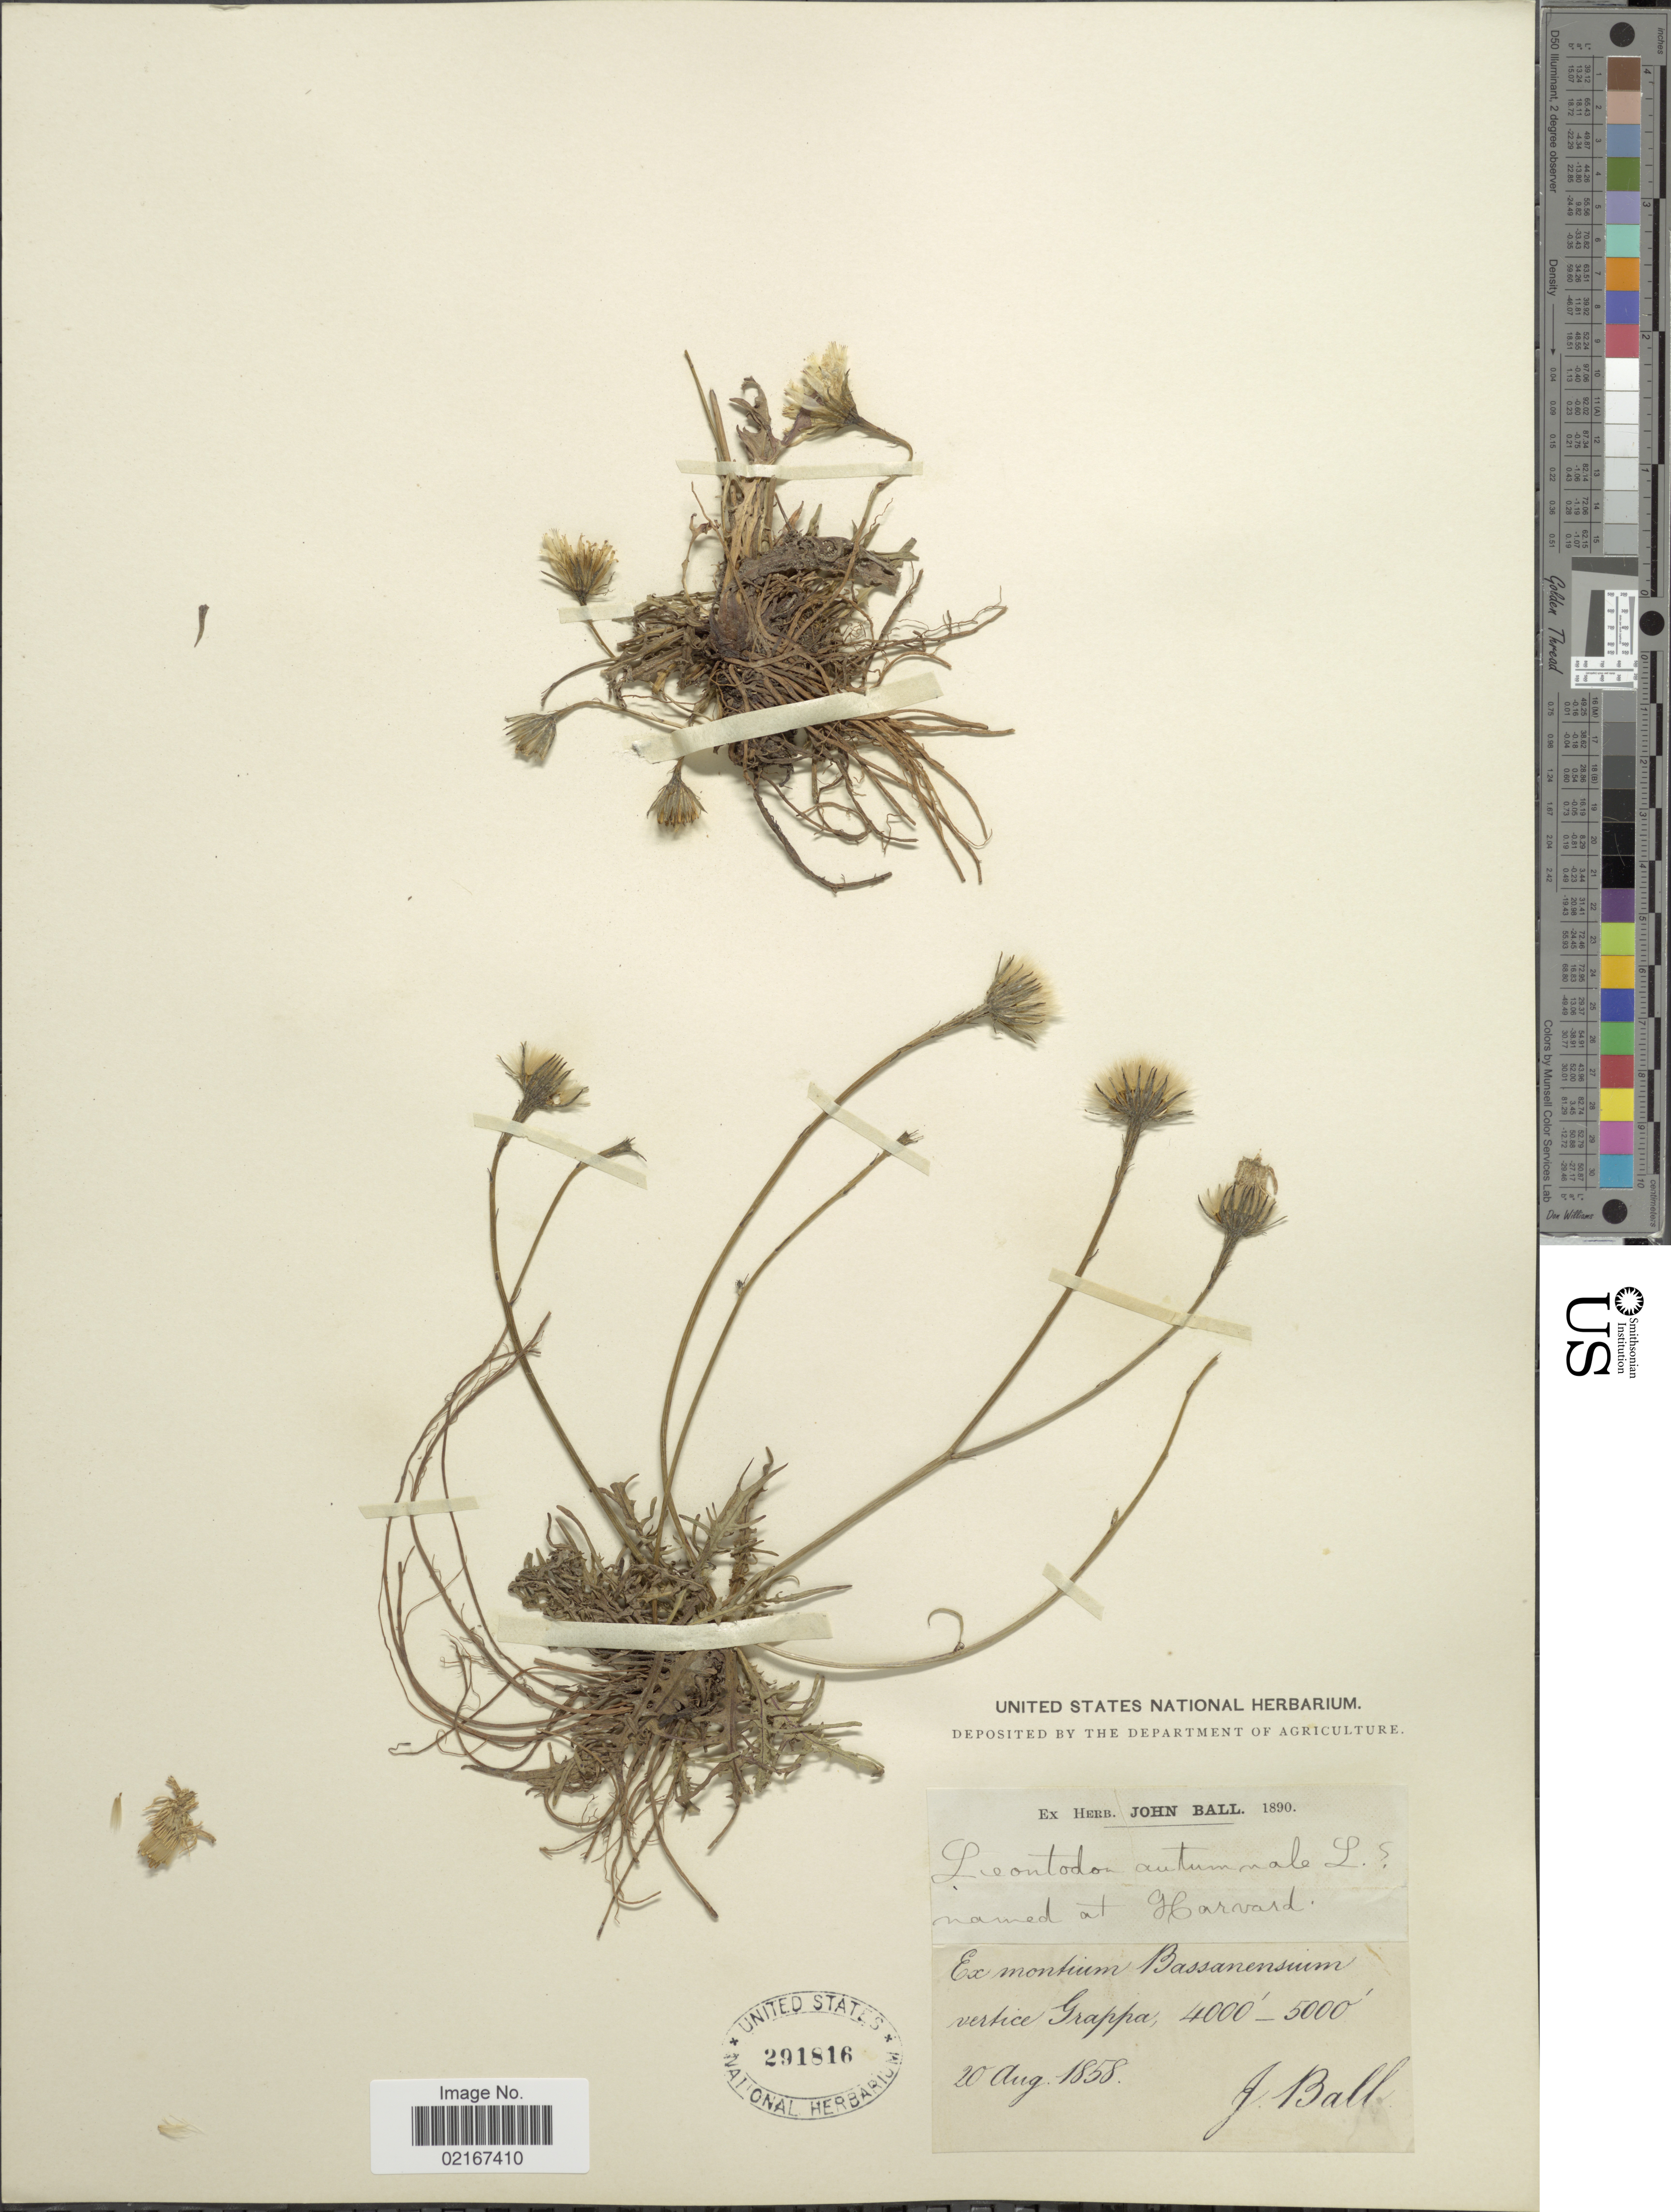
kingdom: Plantae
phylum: Tracheophyta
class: Magnoliopsida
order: Asterales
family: Asteraceae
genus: Leontodon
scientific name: Leontodon autumnalis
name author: L.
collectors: J. Ball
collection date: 1858-08-20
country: Italy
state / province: Veneto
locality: Montium Bassanensium, vertice Grappa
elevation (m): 1219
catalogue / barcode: US 291816